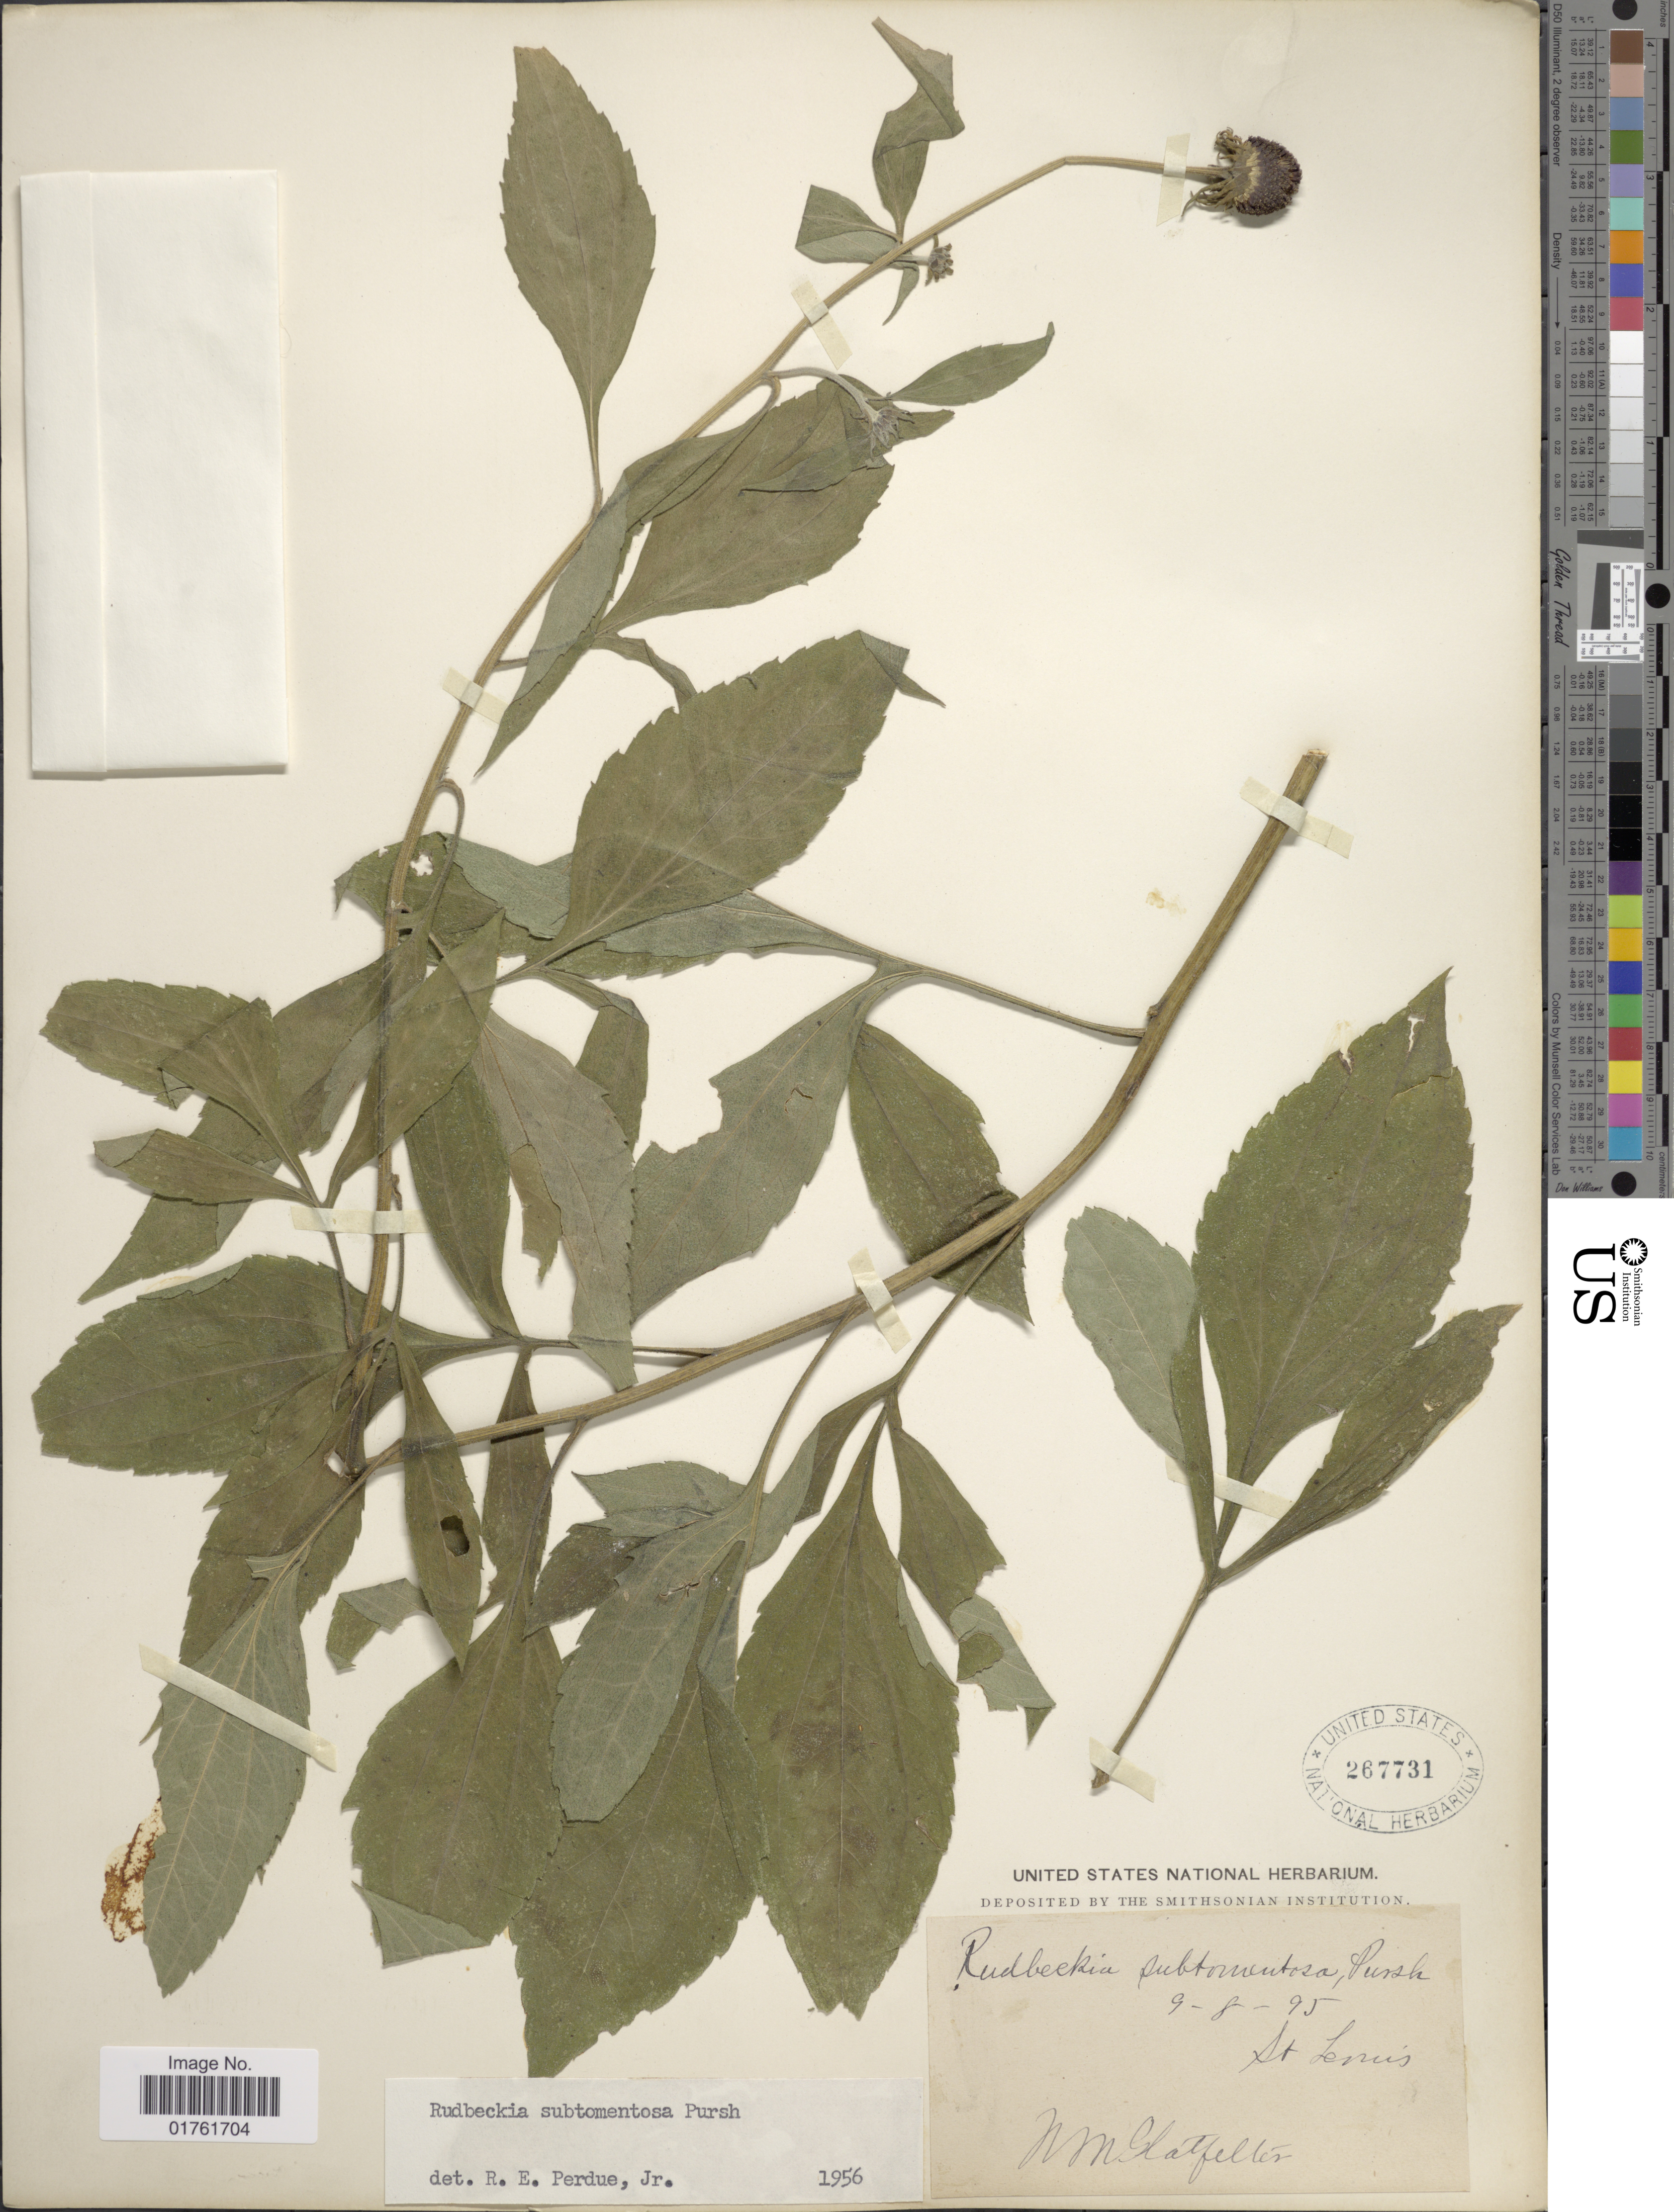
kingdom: Plantae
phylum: Tracheophyta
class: Magnoliopsida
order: Asterales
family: Asteraceae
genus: Rudbeckia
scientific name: Rudbeckia subtomentosa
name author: Pursh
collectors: N. M. Glatfelter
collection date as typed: Transcribed d/m/y: 9/8/95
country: United States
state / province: Missouri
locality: St Louis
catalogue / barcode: US 267731